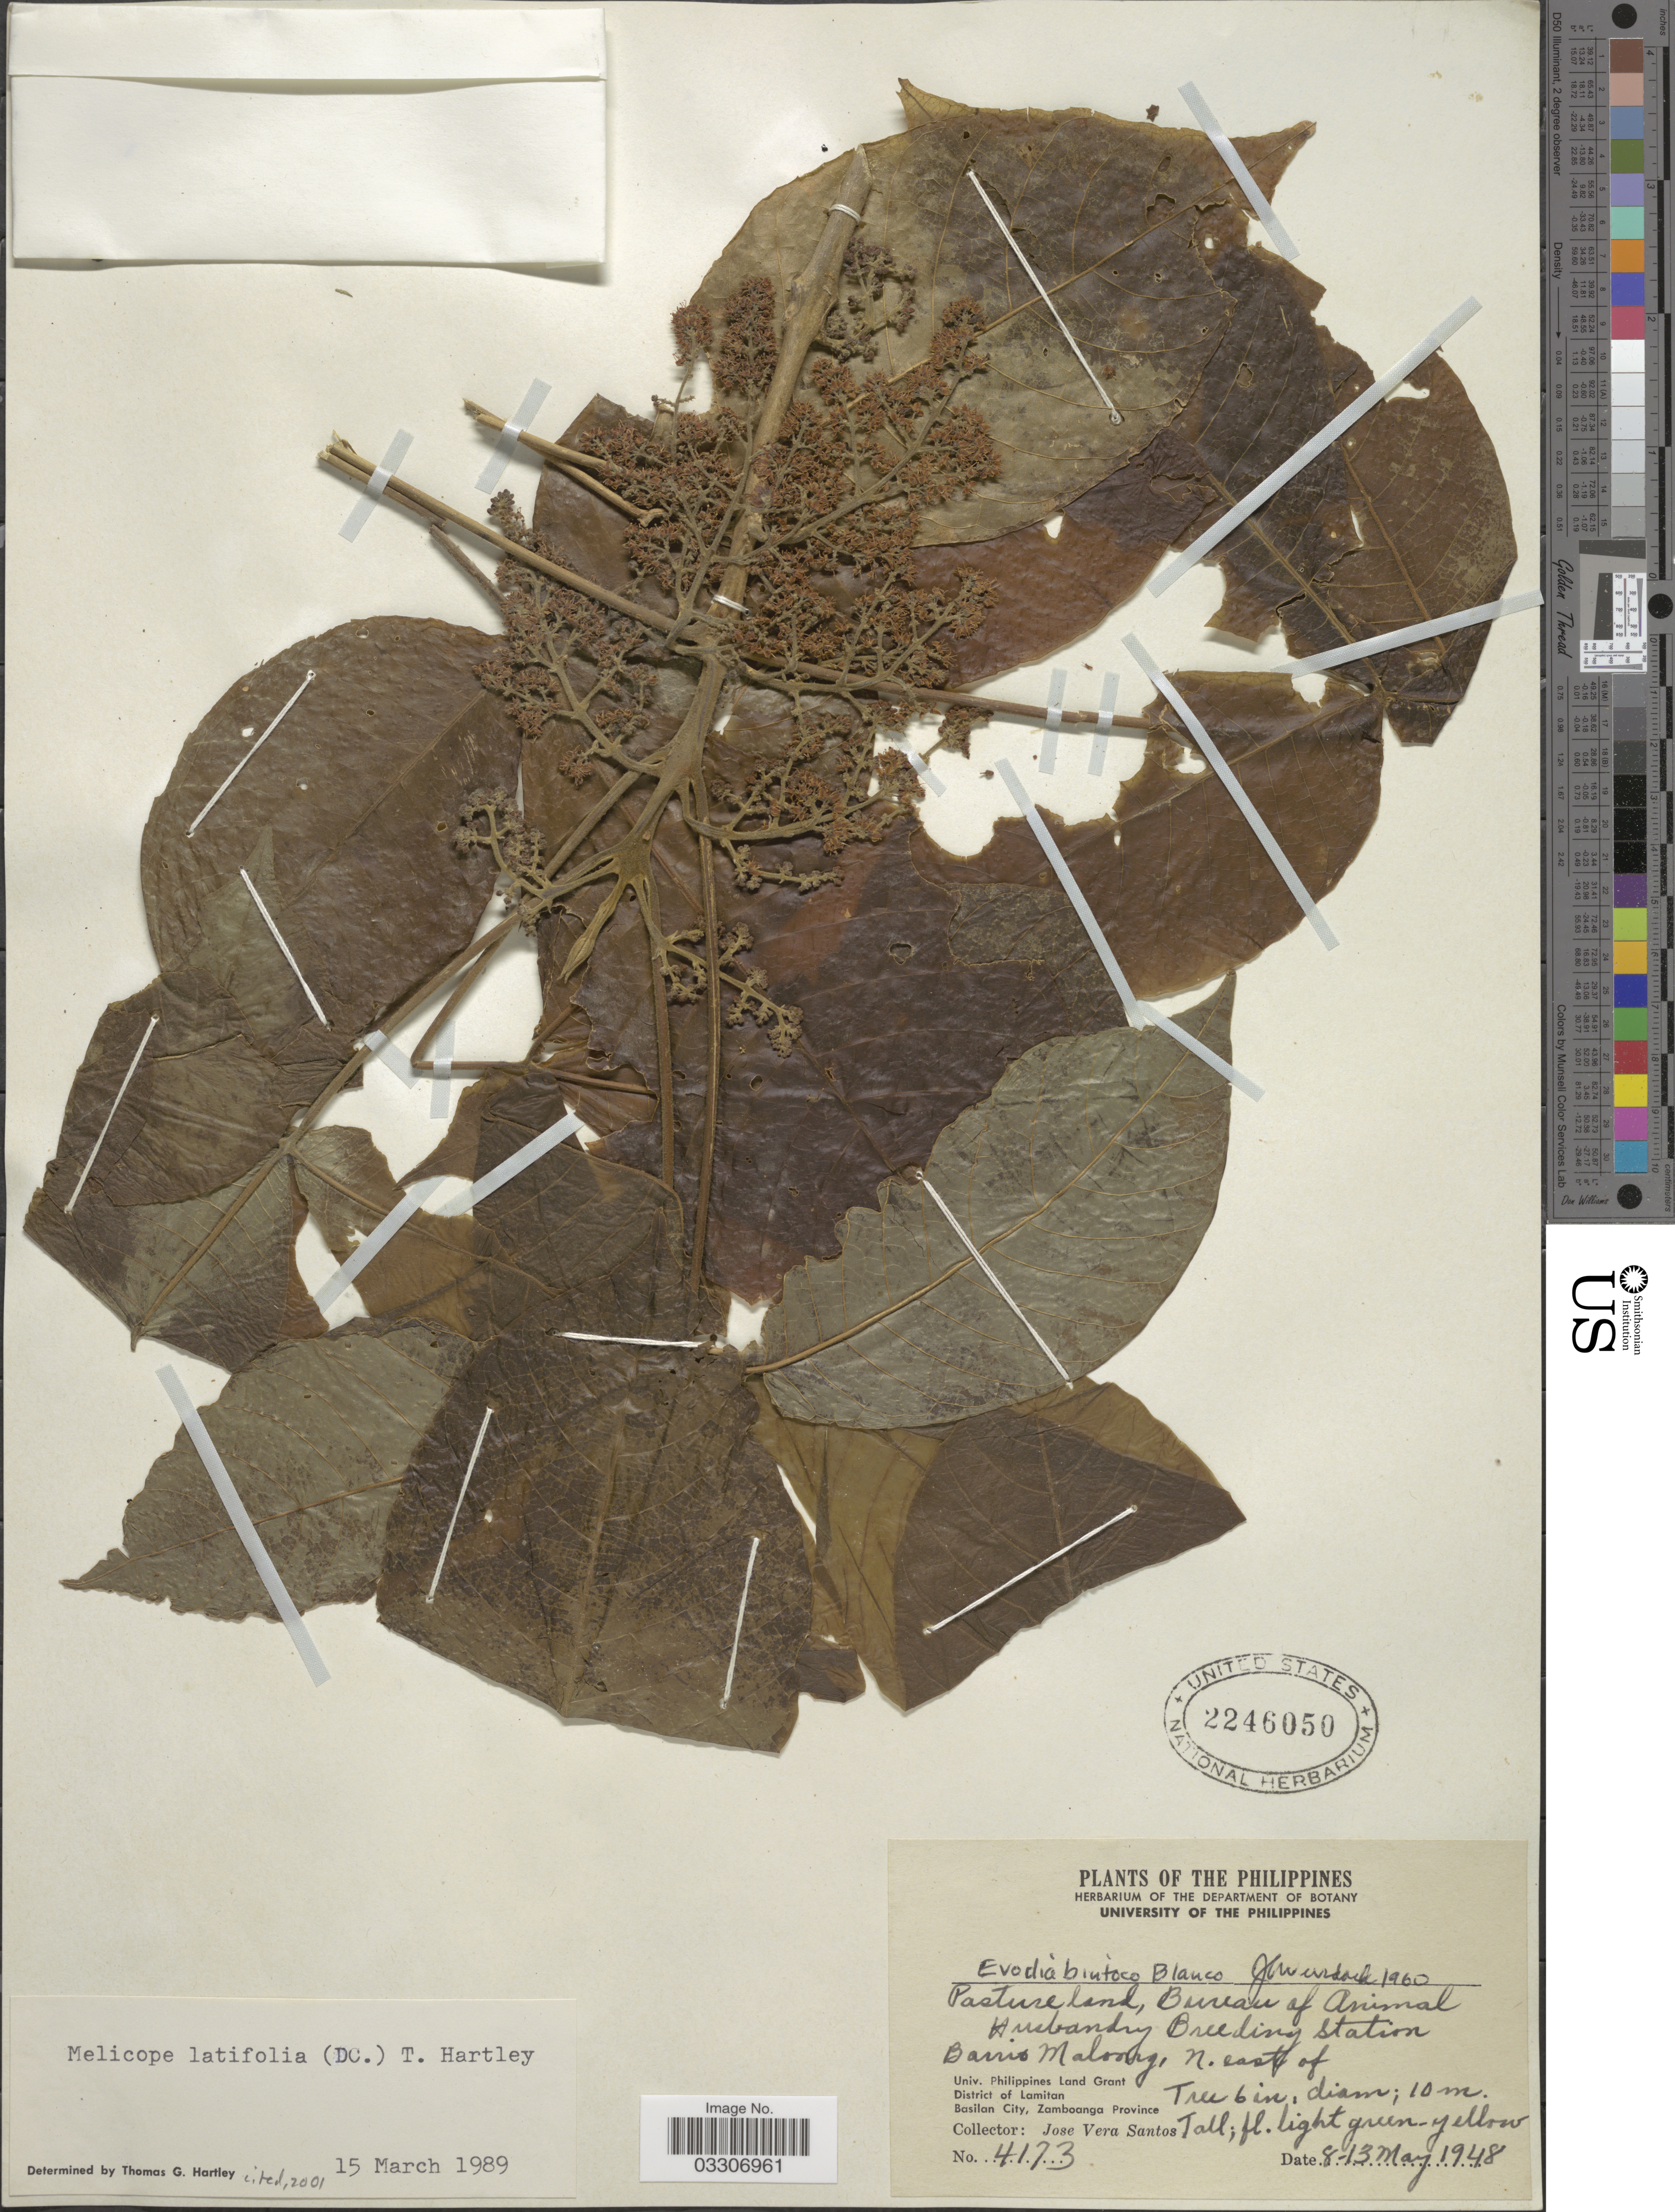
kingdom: Plantae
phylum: Tracheophyta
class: Magnoliopsida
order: Sapindales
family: Rutaceae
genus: Melicope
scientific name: Melicope latifolia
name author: (DC.) T.G. Hartley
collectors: J. V. Santos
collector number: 4173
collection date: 1948-05-08/1948-05-13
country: Philippines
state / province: Muslim Mindanao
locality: Bureau of Animal Husbandry Breeding Station. Barrio Maloong, N. east of Univ. Philippines Land Grant. District of Lamitan. Basilan City, Zamboanga Province.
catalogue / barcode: US 2246050